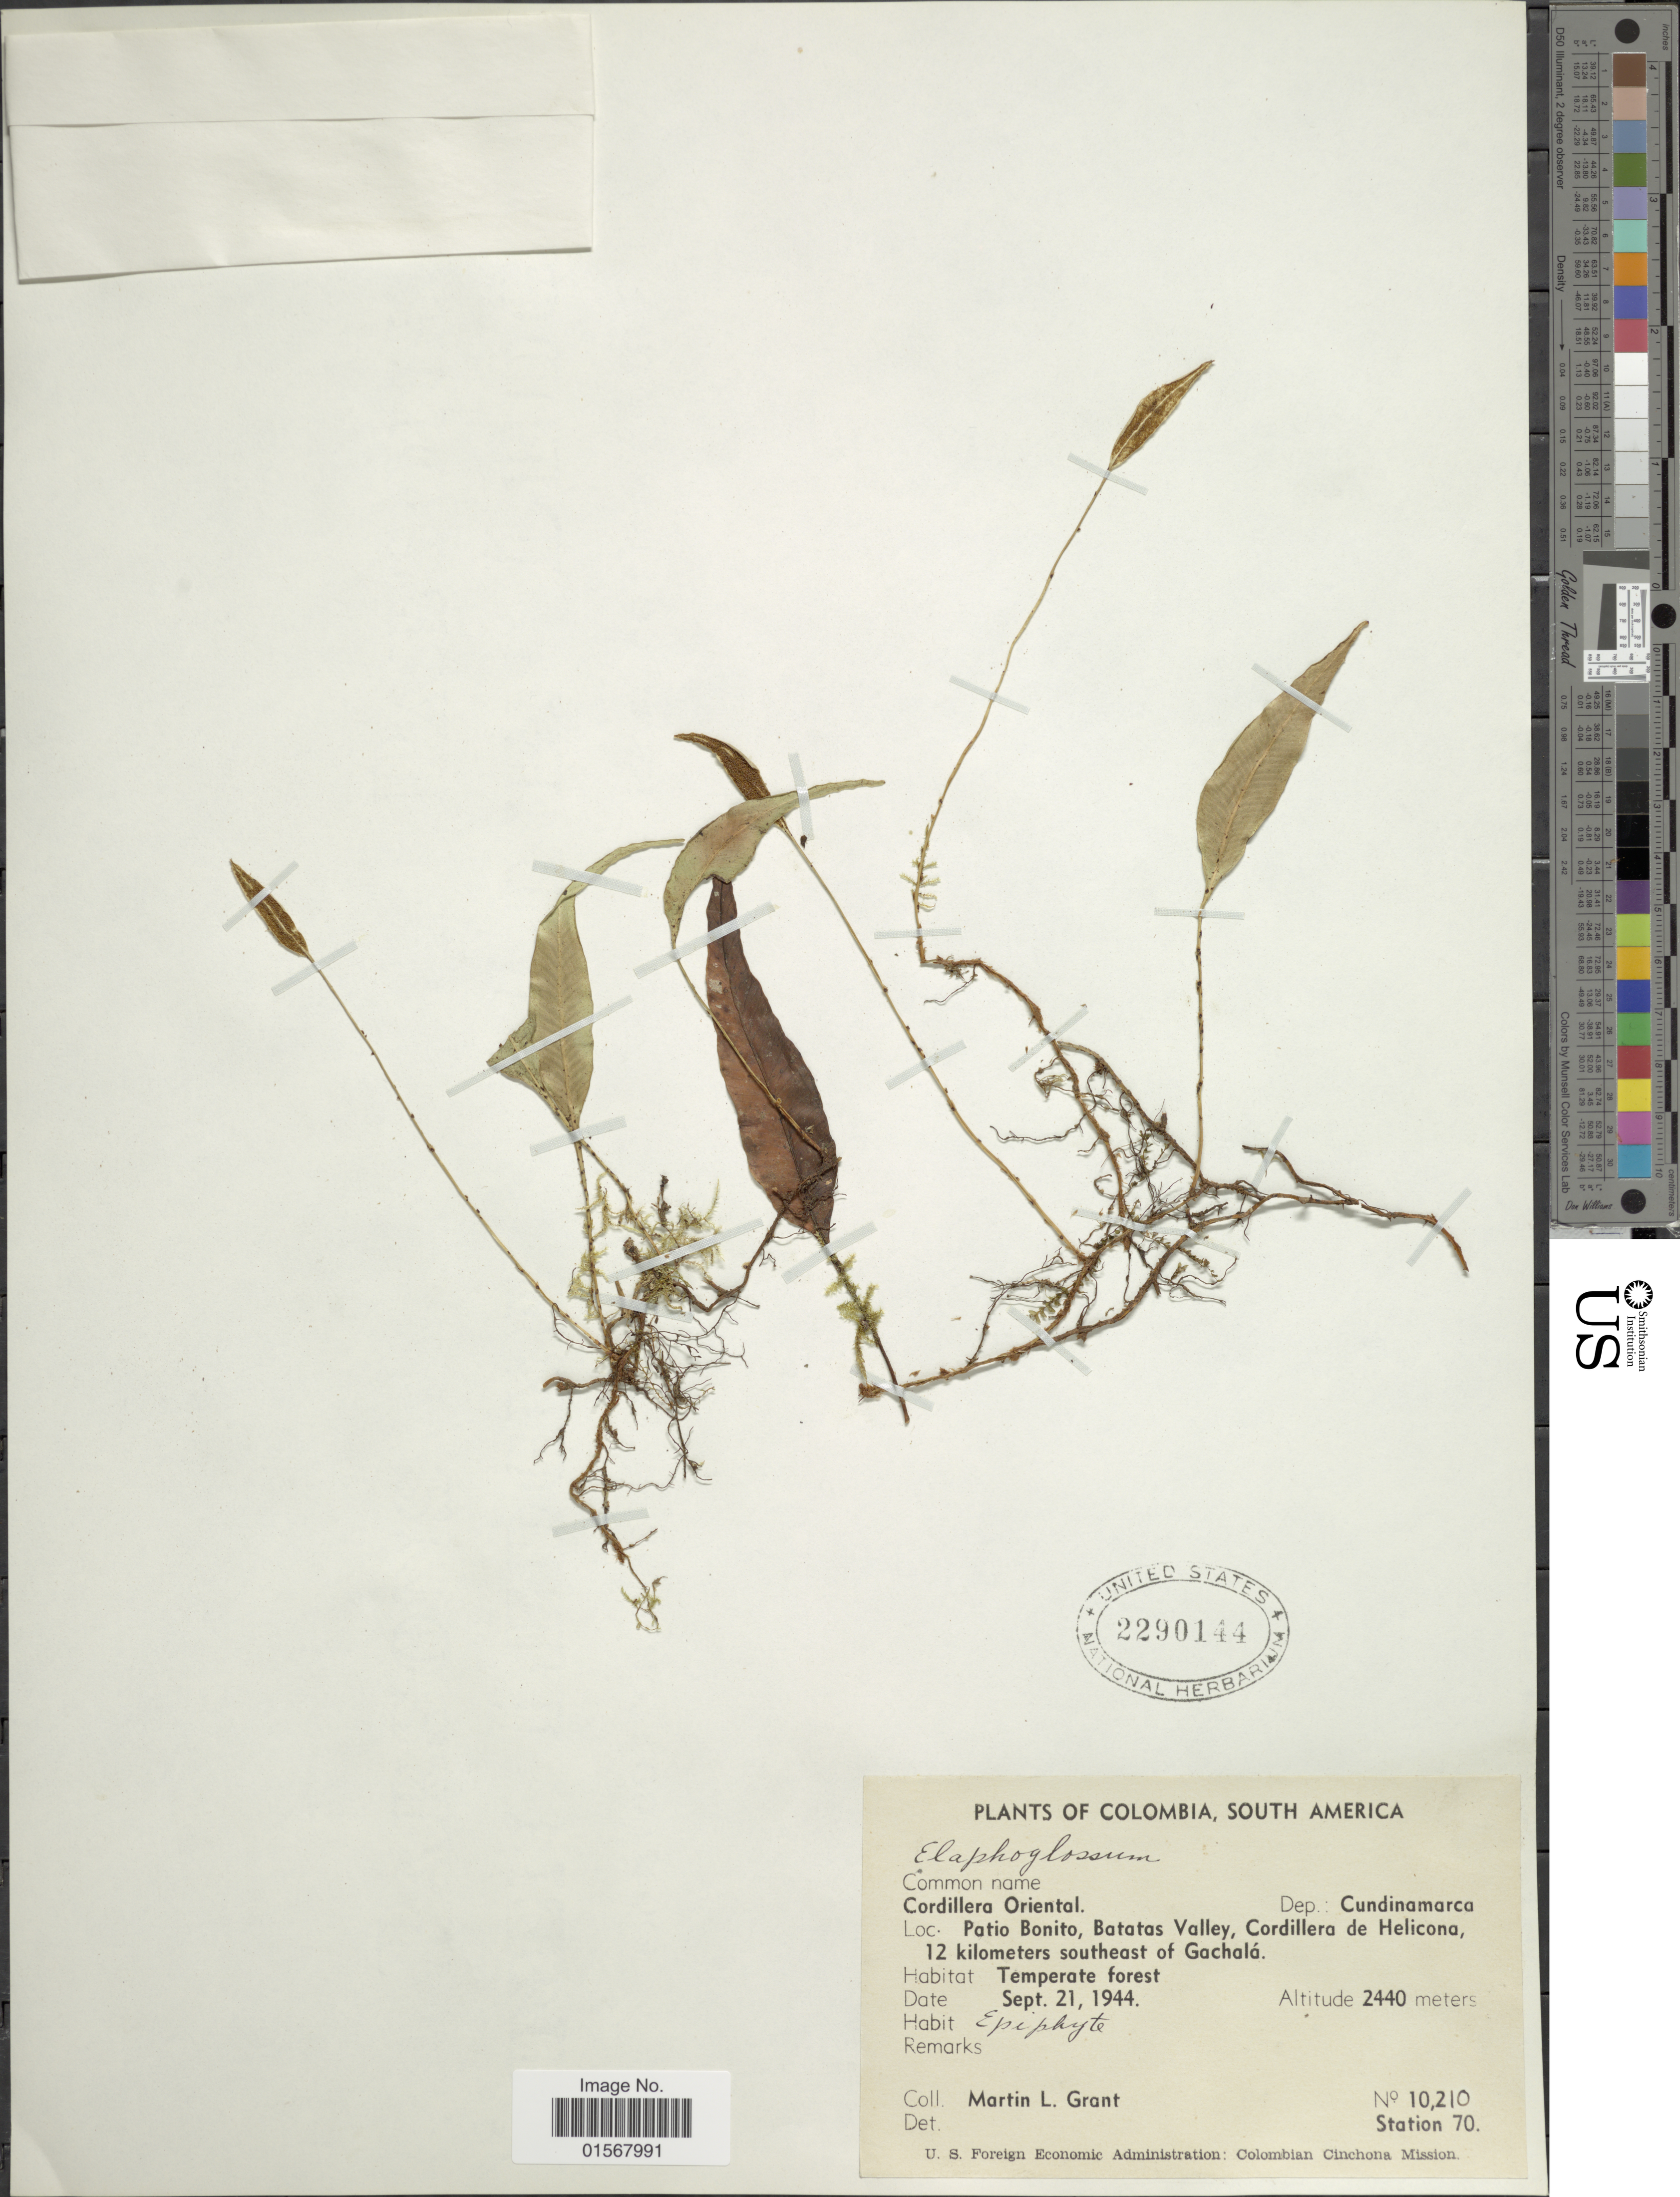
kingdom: Plantae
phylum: Tracheophyta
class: Polypodiopsida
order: Polypodiales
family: Dryopteridaceae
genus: Elaphoglossum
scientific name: Elaphoglossum lloense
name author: (Hook.) T. Moore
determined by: Matos, F. B.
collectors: M. L. Grant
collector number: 10210 Station 70?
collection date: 1944-09-21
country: Colombia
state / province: Cundinamarca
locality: Cordillera Oriental, Dep.: Cundinamarca, Patio Bonito, Batatas Valley, Cordillera de Helicona, 12 kilometers southeast of Gachala, Cordillera Oriental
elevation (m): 2440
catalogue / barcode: US 2290144